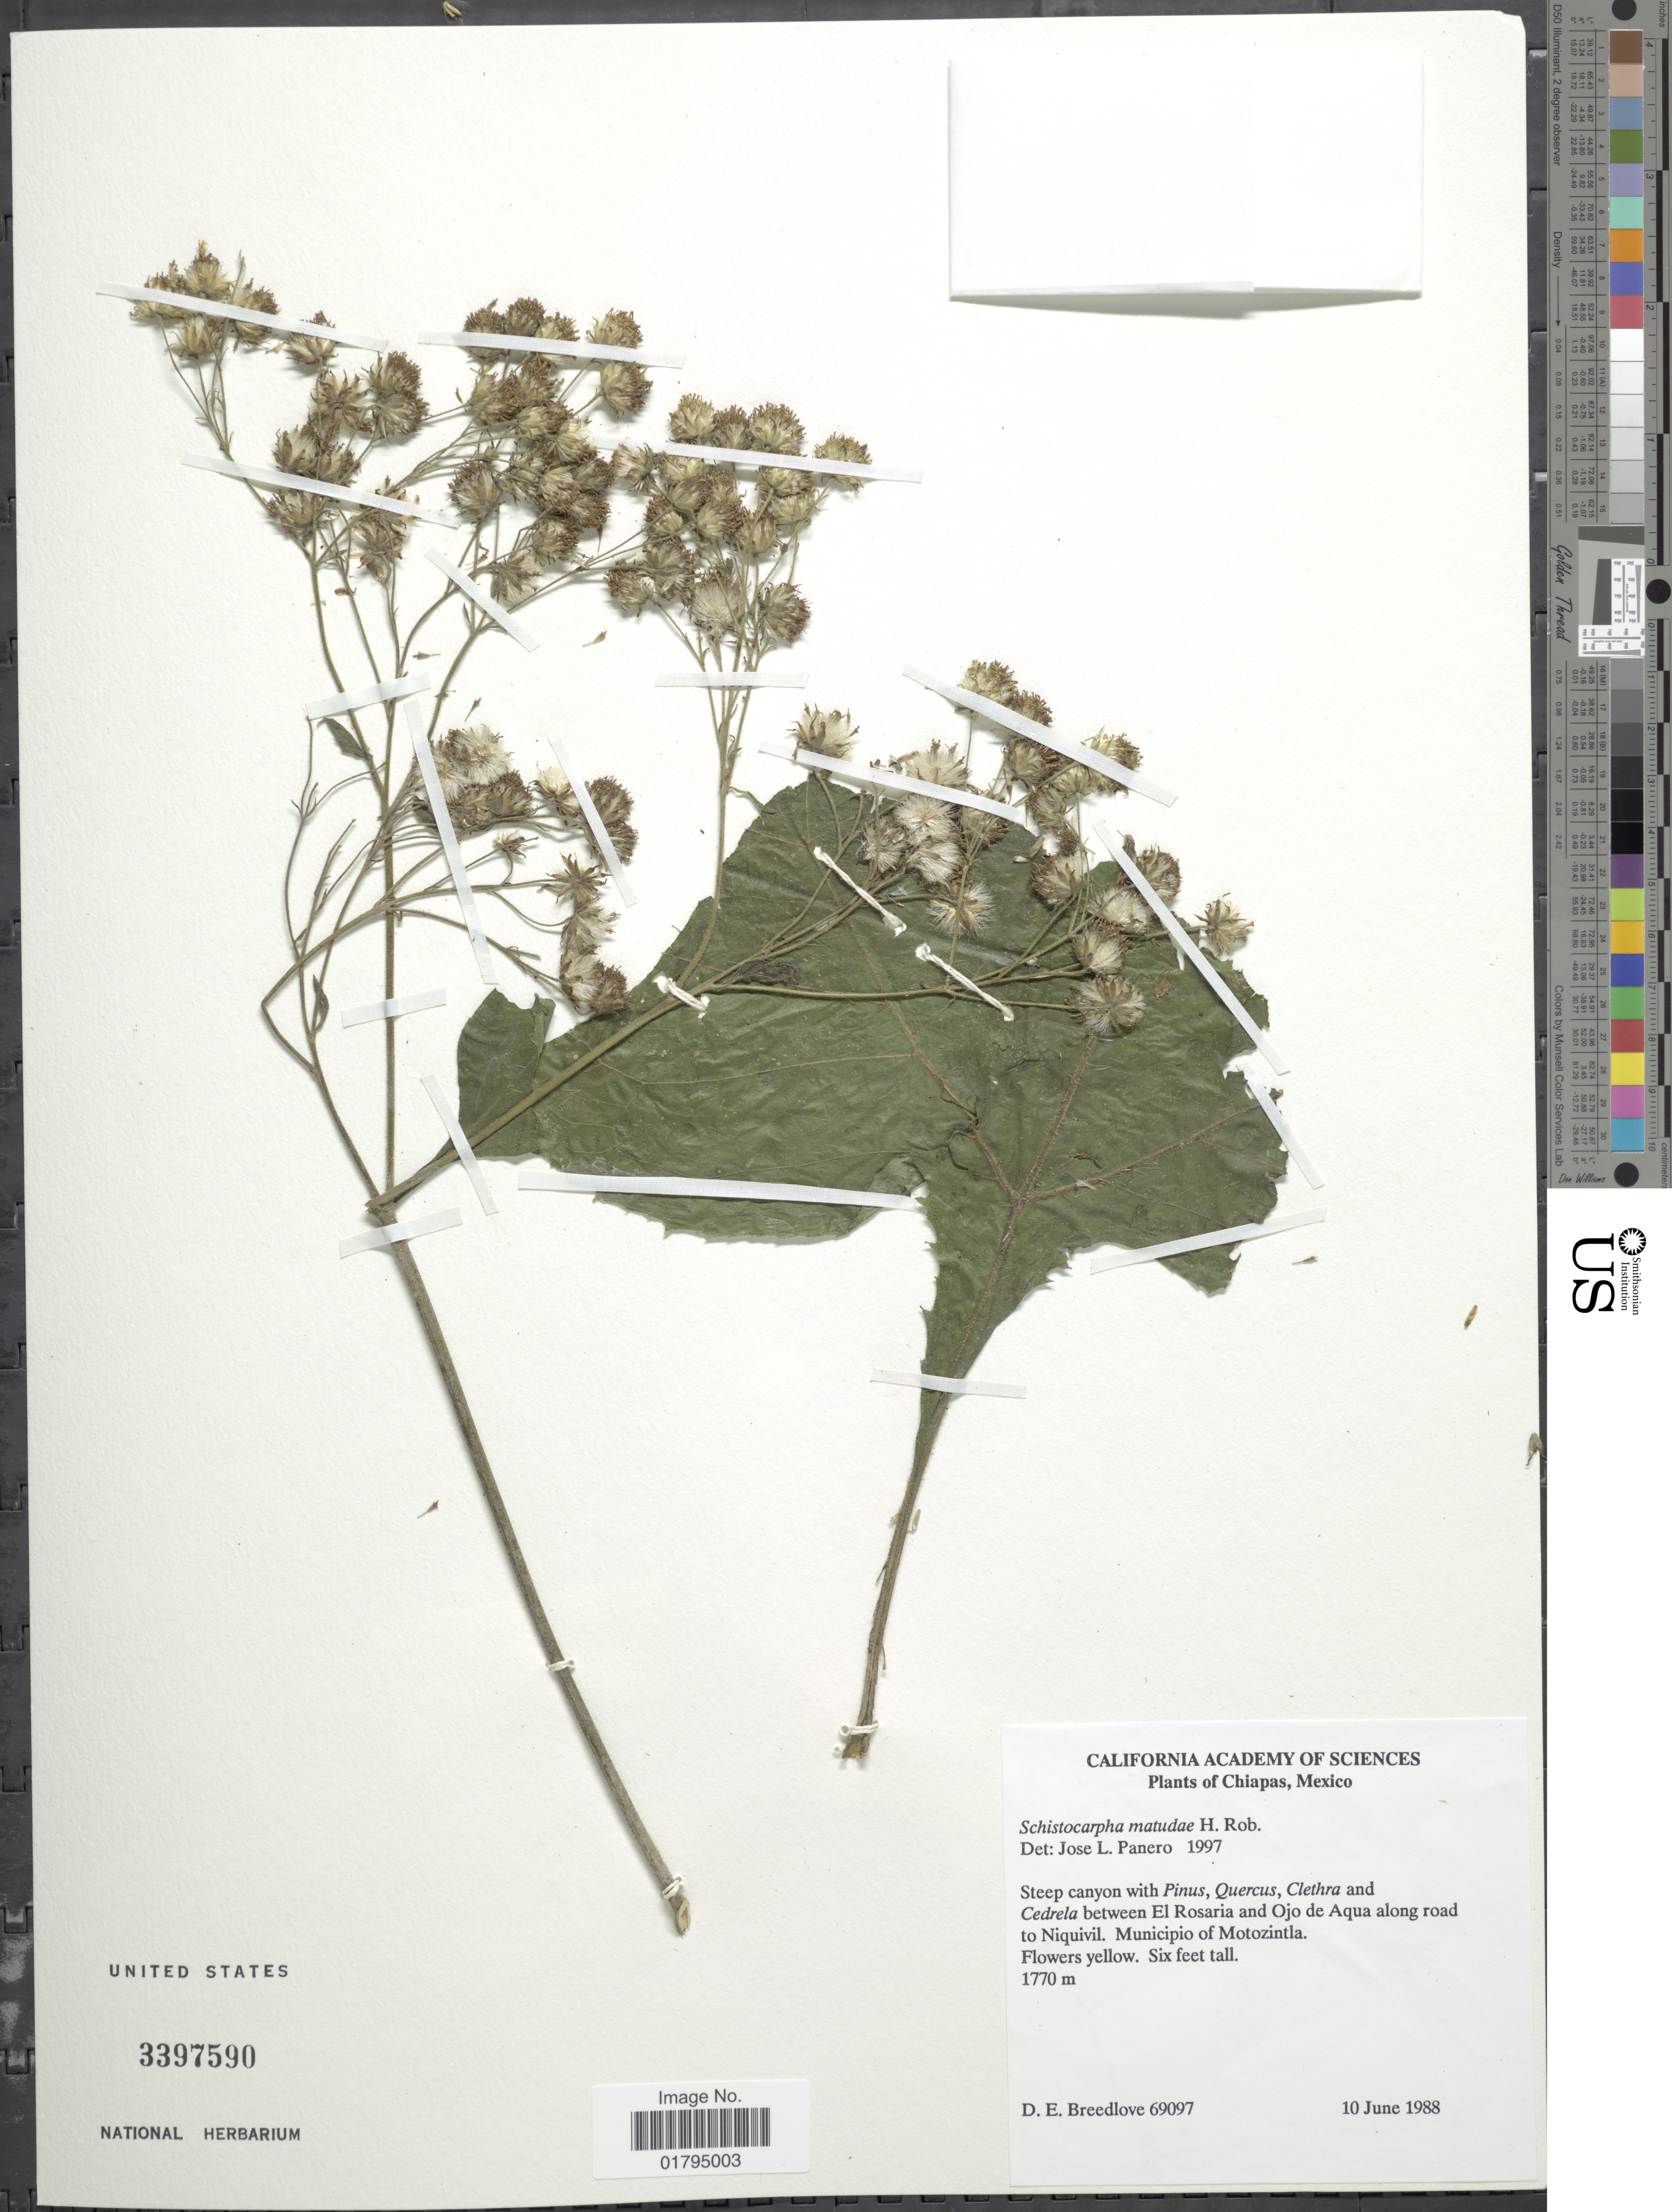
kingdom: Plantae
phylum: Tracheophyta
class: Magnoliopsida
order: Asterales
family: Asteraceae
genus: Schistocarpha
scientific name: Schistocarpha matudae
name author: H. Rob.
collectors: D. E. Breedlove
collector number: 69097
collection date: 1988-06-10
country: Mexico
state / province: Chiapas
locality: Between El Rosaria and Ojo de Aqua along road to Niquivil. Municipio of Motozintla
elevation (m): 1770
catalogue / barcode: US 3397590